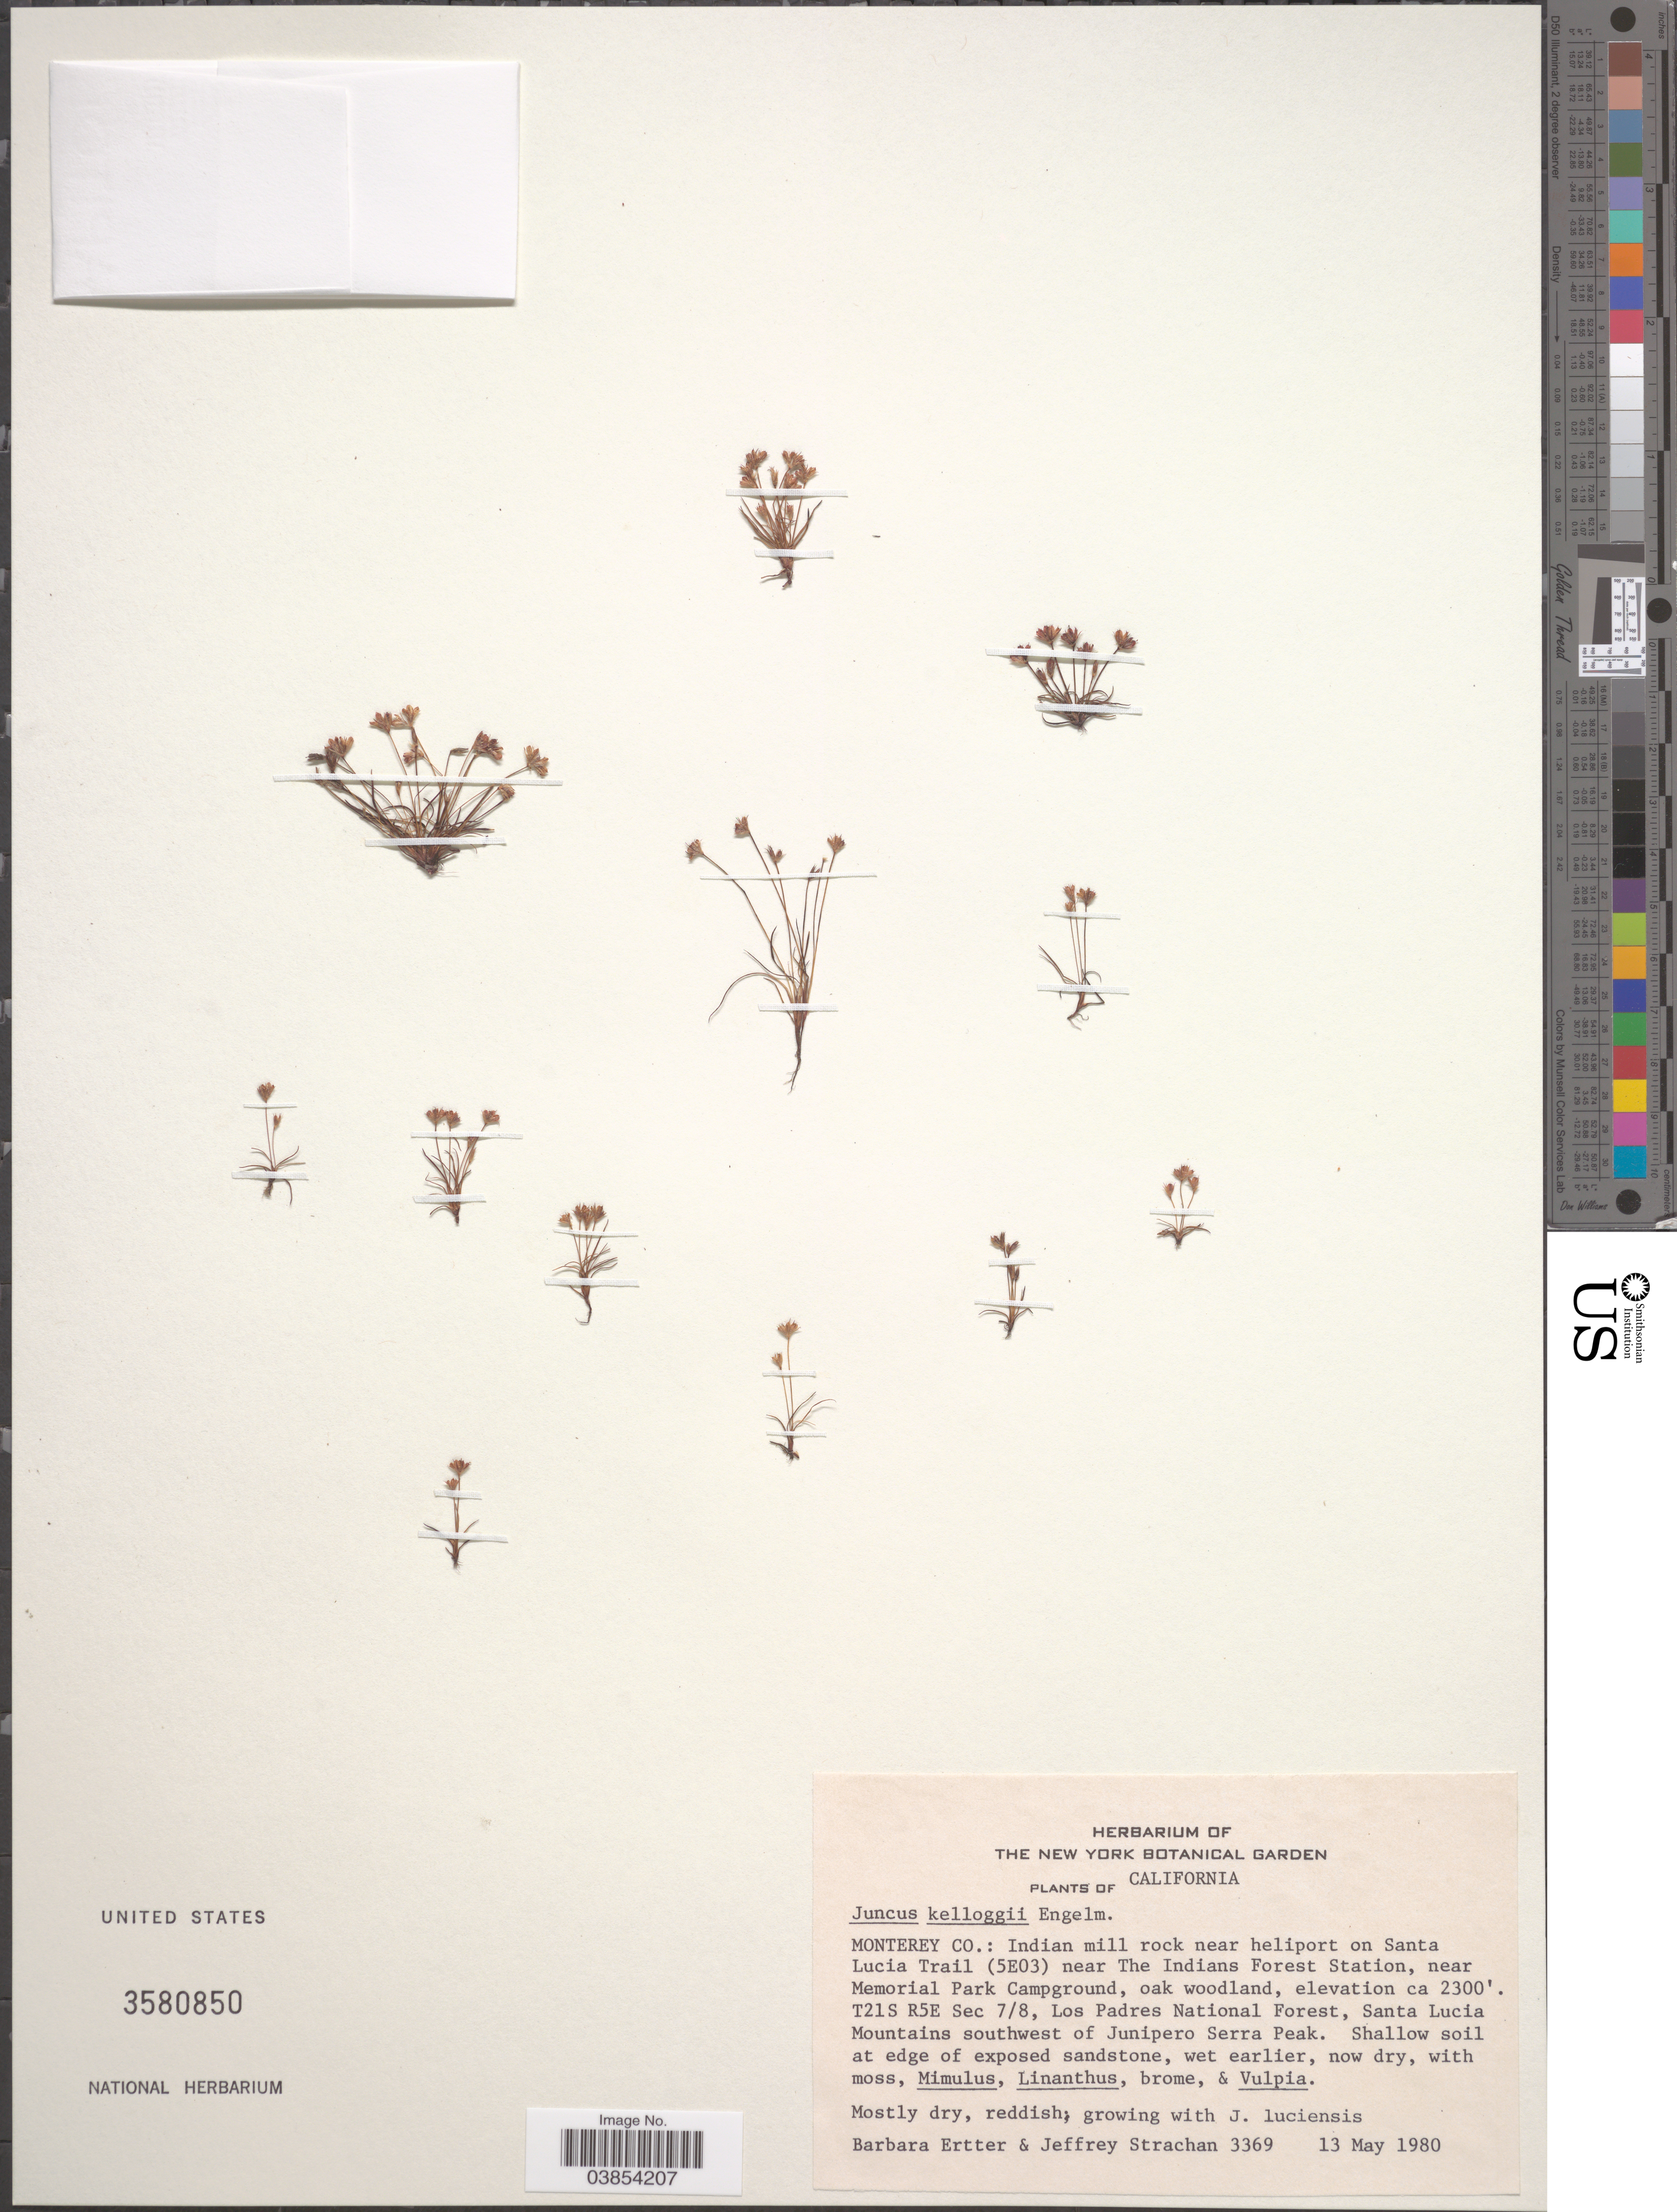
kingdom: Plantae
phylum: Tracheophyta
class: Liliopsida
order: Poales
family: Juncaceae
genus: Juncus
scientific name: Juncus kelloggii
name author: Engelm.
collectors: B. Ertter & J. Strachan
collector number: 3369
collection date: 1980-05-13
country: United States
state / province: California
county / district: Monterey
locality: Monterey Co.: Indian mill rock near heliport on Santa Lucia Trail (5E03) near The Indians Forest Station, near Memorial Park Campground, oak woodland, T21S R5E Sec 7/8, Los Padres National Forest, Santa Lucia Mountains southwest of Junipero Serra Peak.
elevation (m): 701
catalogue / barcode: US 3580850